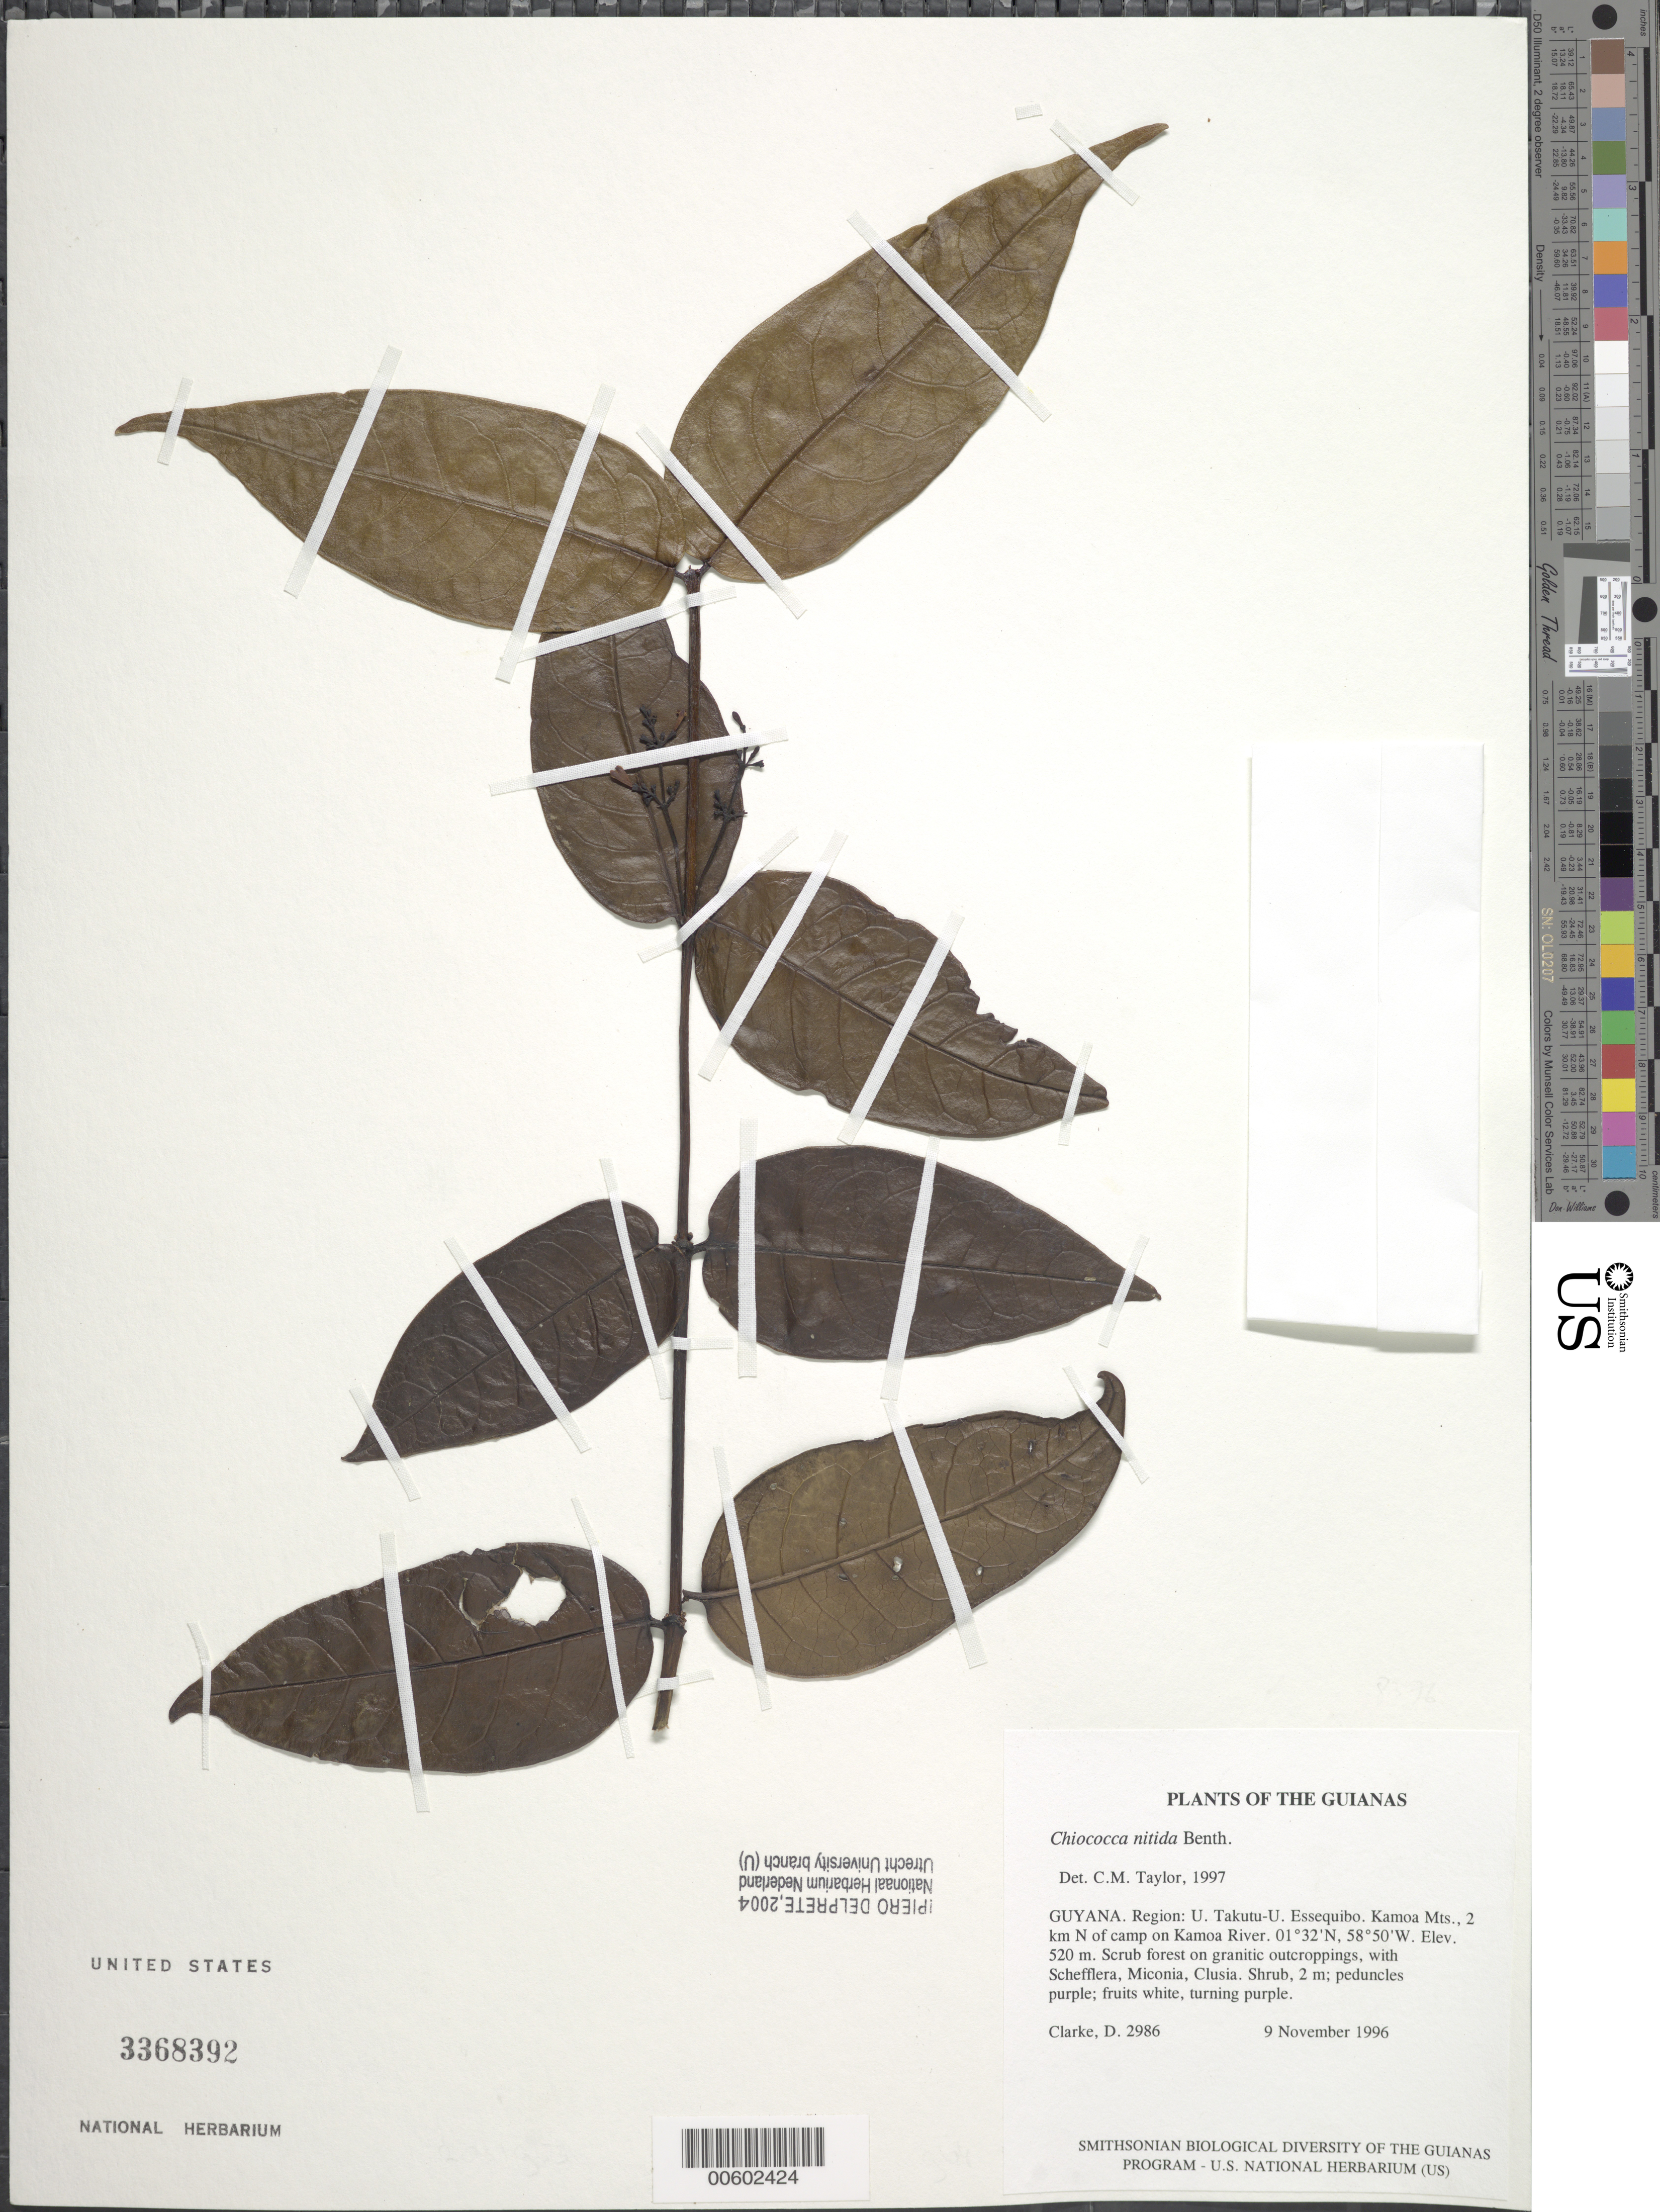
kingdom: Plantae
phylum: Tracheophyta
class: Magnoliopsida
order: Gentianales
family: Rubiaceae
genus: Chiococca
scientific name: Chiococca nitida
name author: Benth.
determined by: Delprete, P. G., Herb. de Guyane Cay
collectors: H. D. Clarke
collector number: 2986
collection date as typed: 9 November 1996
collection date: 1996-11-09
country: Guyana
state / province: U. Takutu-U. Essequibo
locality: Kamoa Mts., 2 km N of camp on Kamoa River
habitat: Scrub forest on granitic outcroppings, with Schefflera, Miconia, Clusia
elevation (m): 520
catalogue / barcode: US 3368392